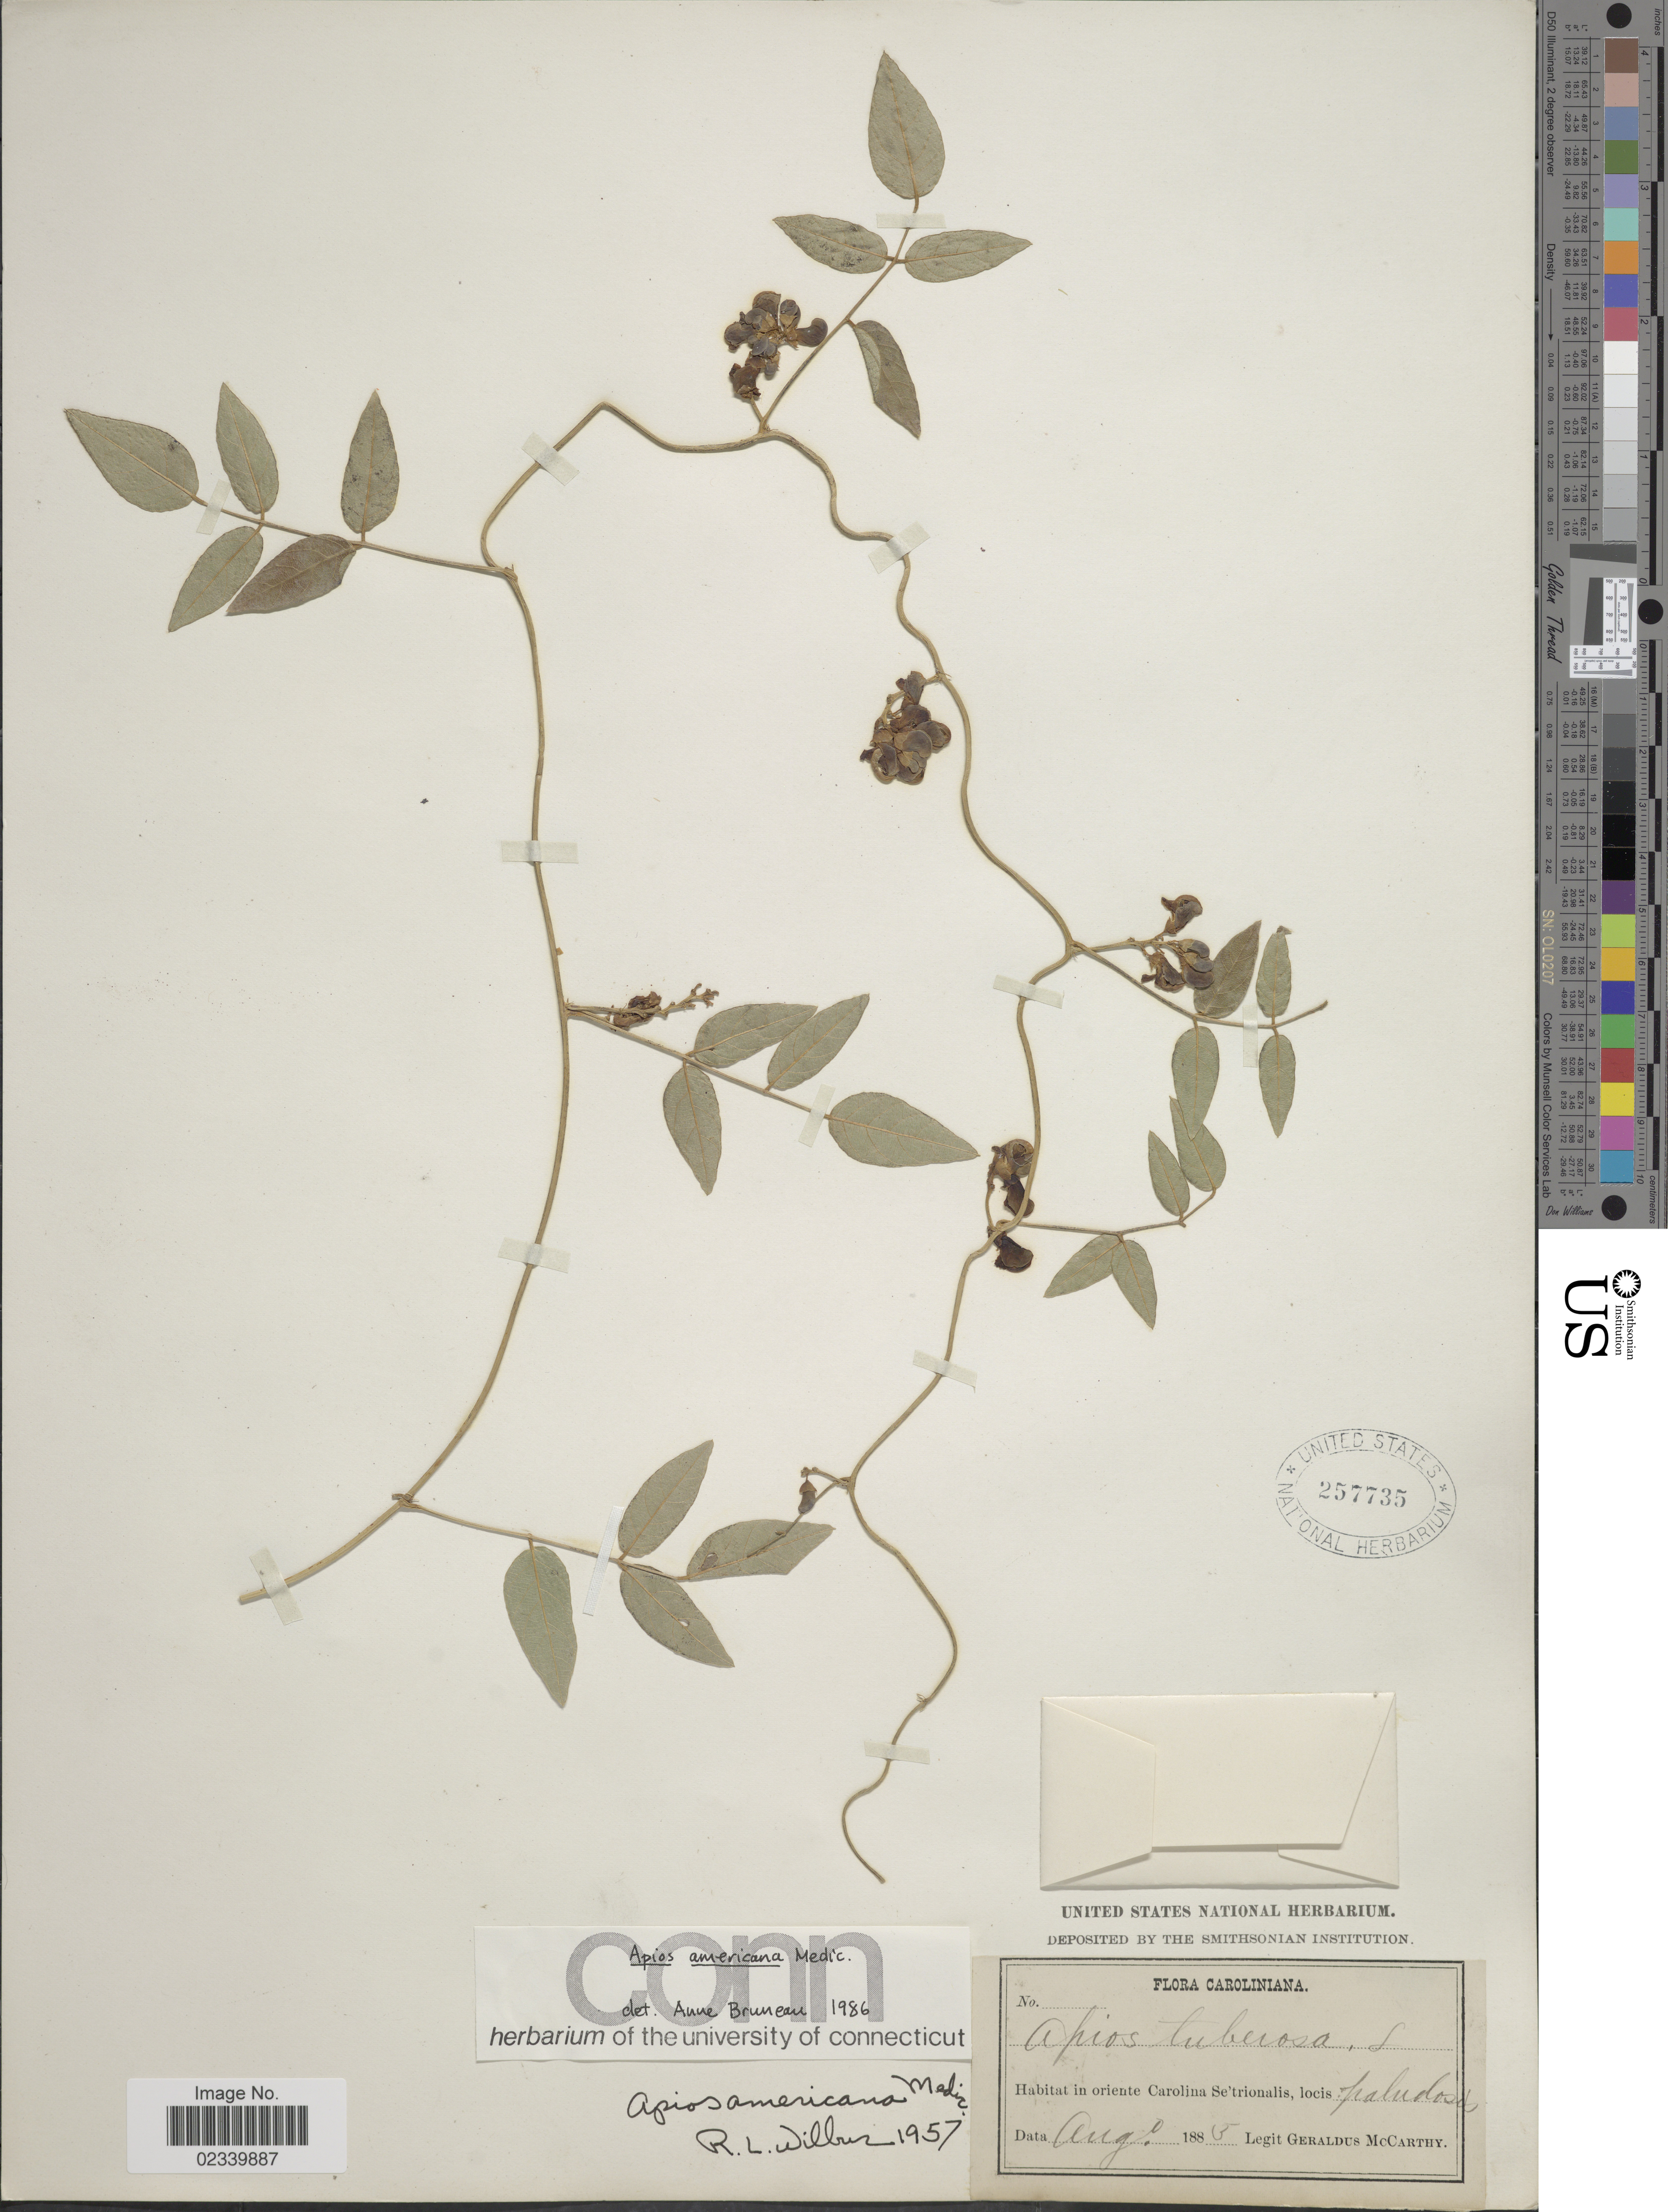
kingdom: Plantae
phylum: Tracheophyta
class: Magnoliopsida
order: Fabales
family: Fabaceae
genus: Apios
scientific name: Apios americana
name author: Medik.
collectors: M. McCarthy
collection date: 1885-08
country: United States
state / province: North Carolina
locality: Caroliniana, In oriente Carolina Se'trionalis, locis paludosis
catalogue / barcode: US 257735